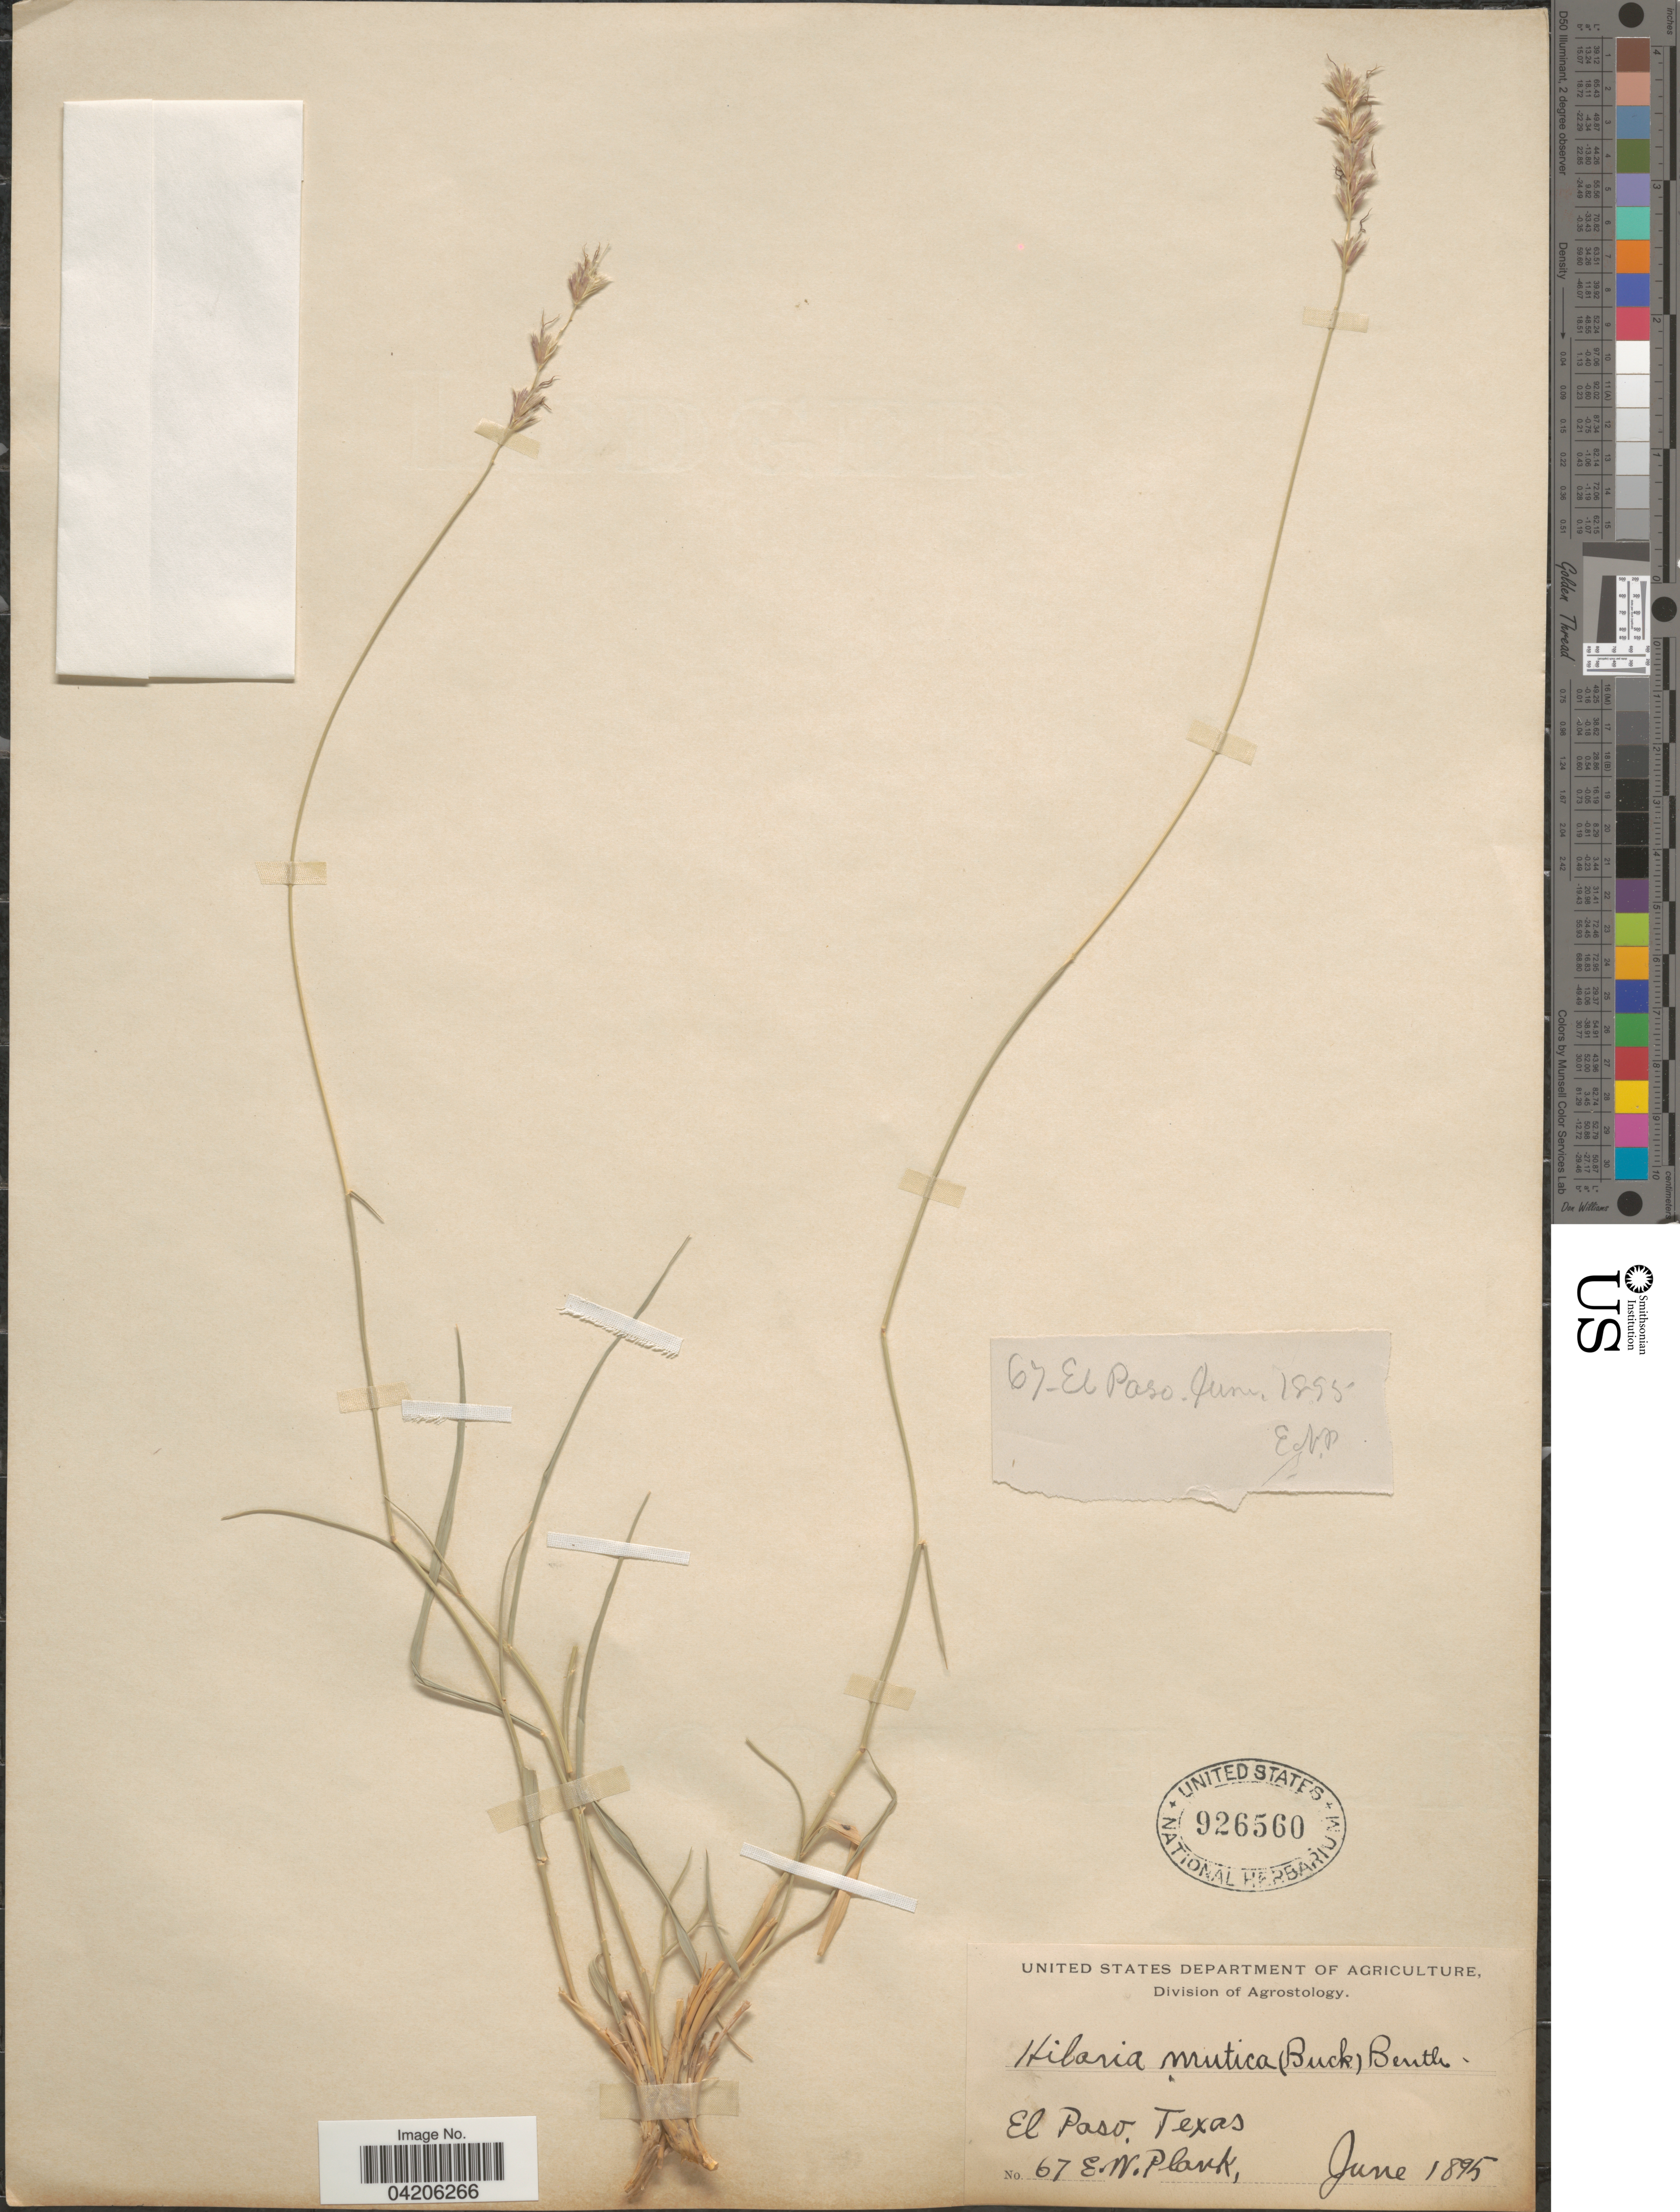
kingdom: Plantae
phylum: Tracheophyta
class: Liliopsida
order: Poales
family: Poaceae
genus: Hilaria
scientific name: Hilaria mutica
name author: (Buckley) Benth.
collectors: E. Plank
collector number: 67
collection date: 1895-06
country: United States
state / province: Texas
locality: El Paso.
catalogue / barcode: US 926560